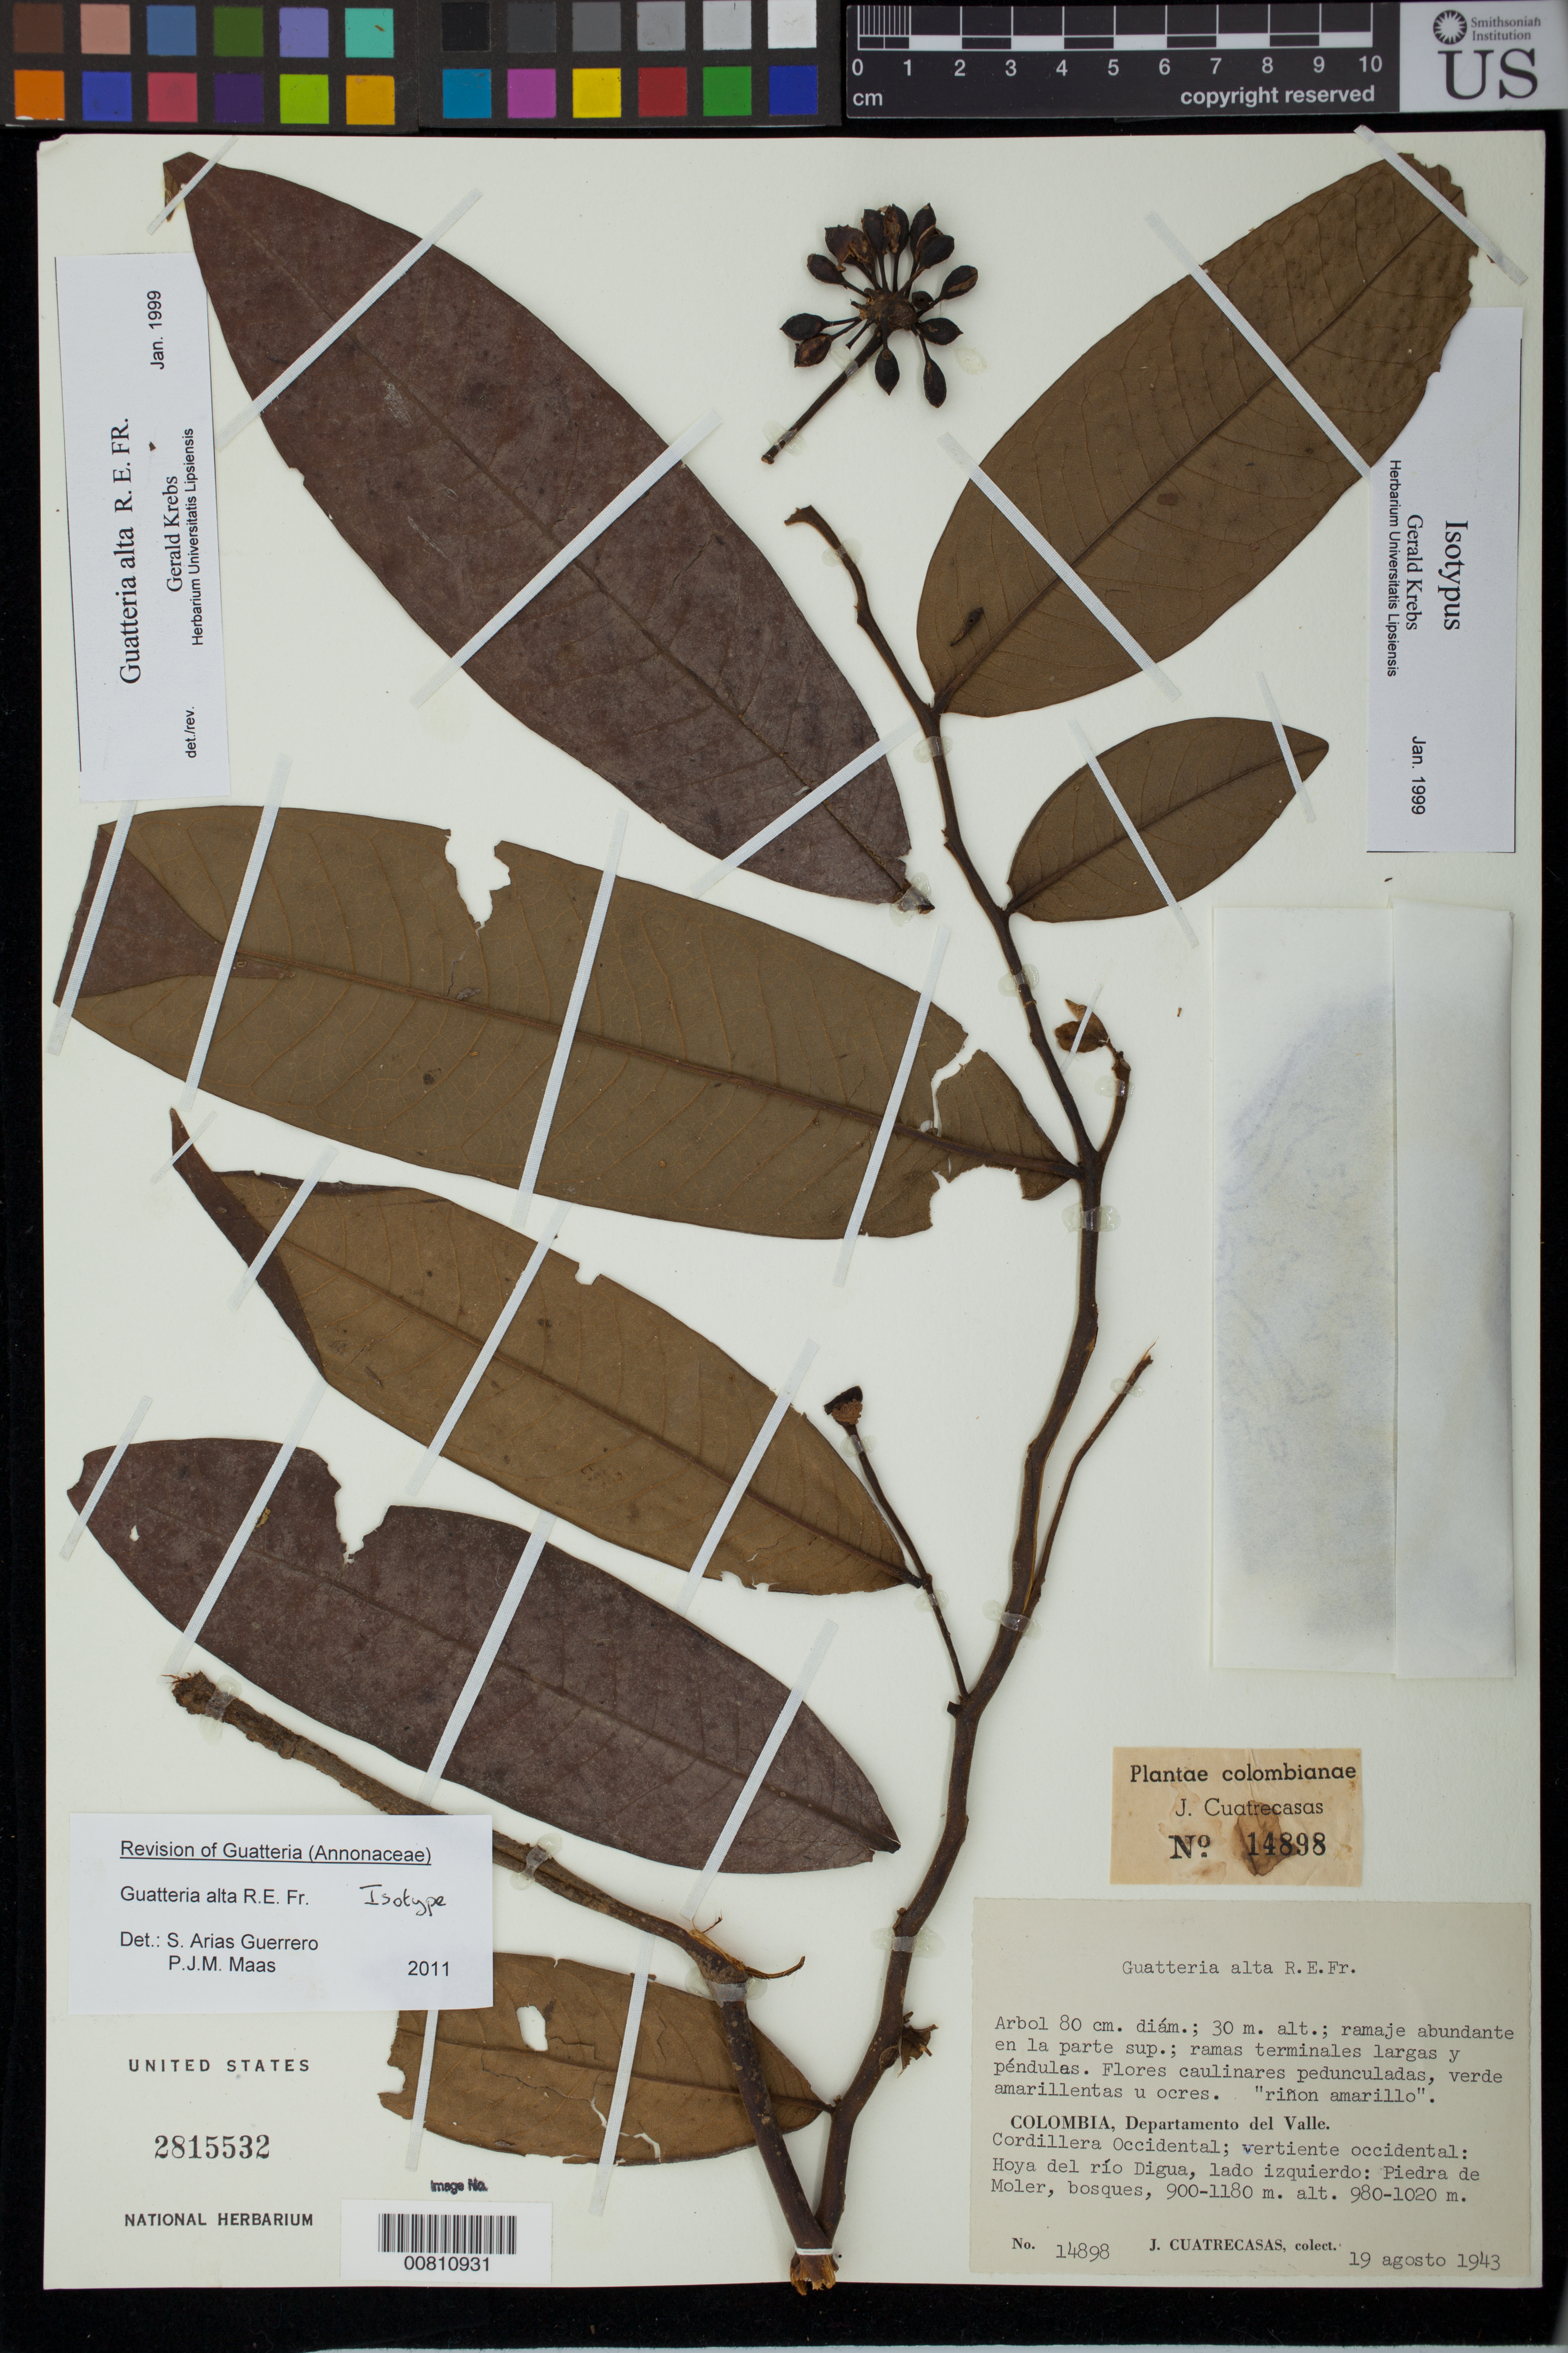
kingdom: Plantae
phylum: Tracheophyta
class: Magnoliopsida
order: Magnoliales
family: Annonaceae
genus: Guatteria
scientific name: Guatteria alta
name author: R.E. Fr.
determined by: Krebs, G.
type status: Isotype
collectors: J. Cuatrecasas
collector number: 14898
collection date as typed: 19 Aug 1943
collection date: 1943-08-19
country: Colombia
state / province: Valle del Cauca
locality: Colombia, Departamento del Valle. Cordillera Occidental; vertiente occidental: Hoya del río Digua, lado izquierdo: Piedra de Moler.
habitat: Bosques.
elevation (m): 980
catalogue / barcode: US 2815532